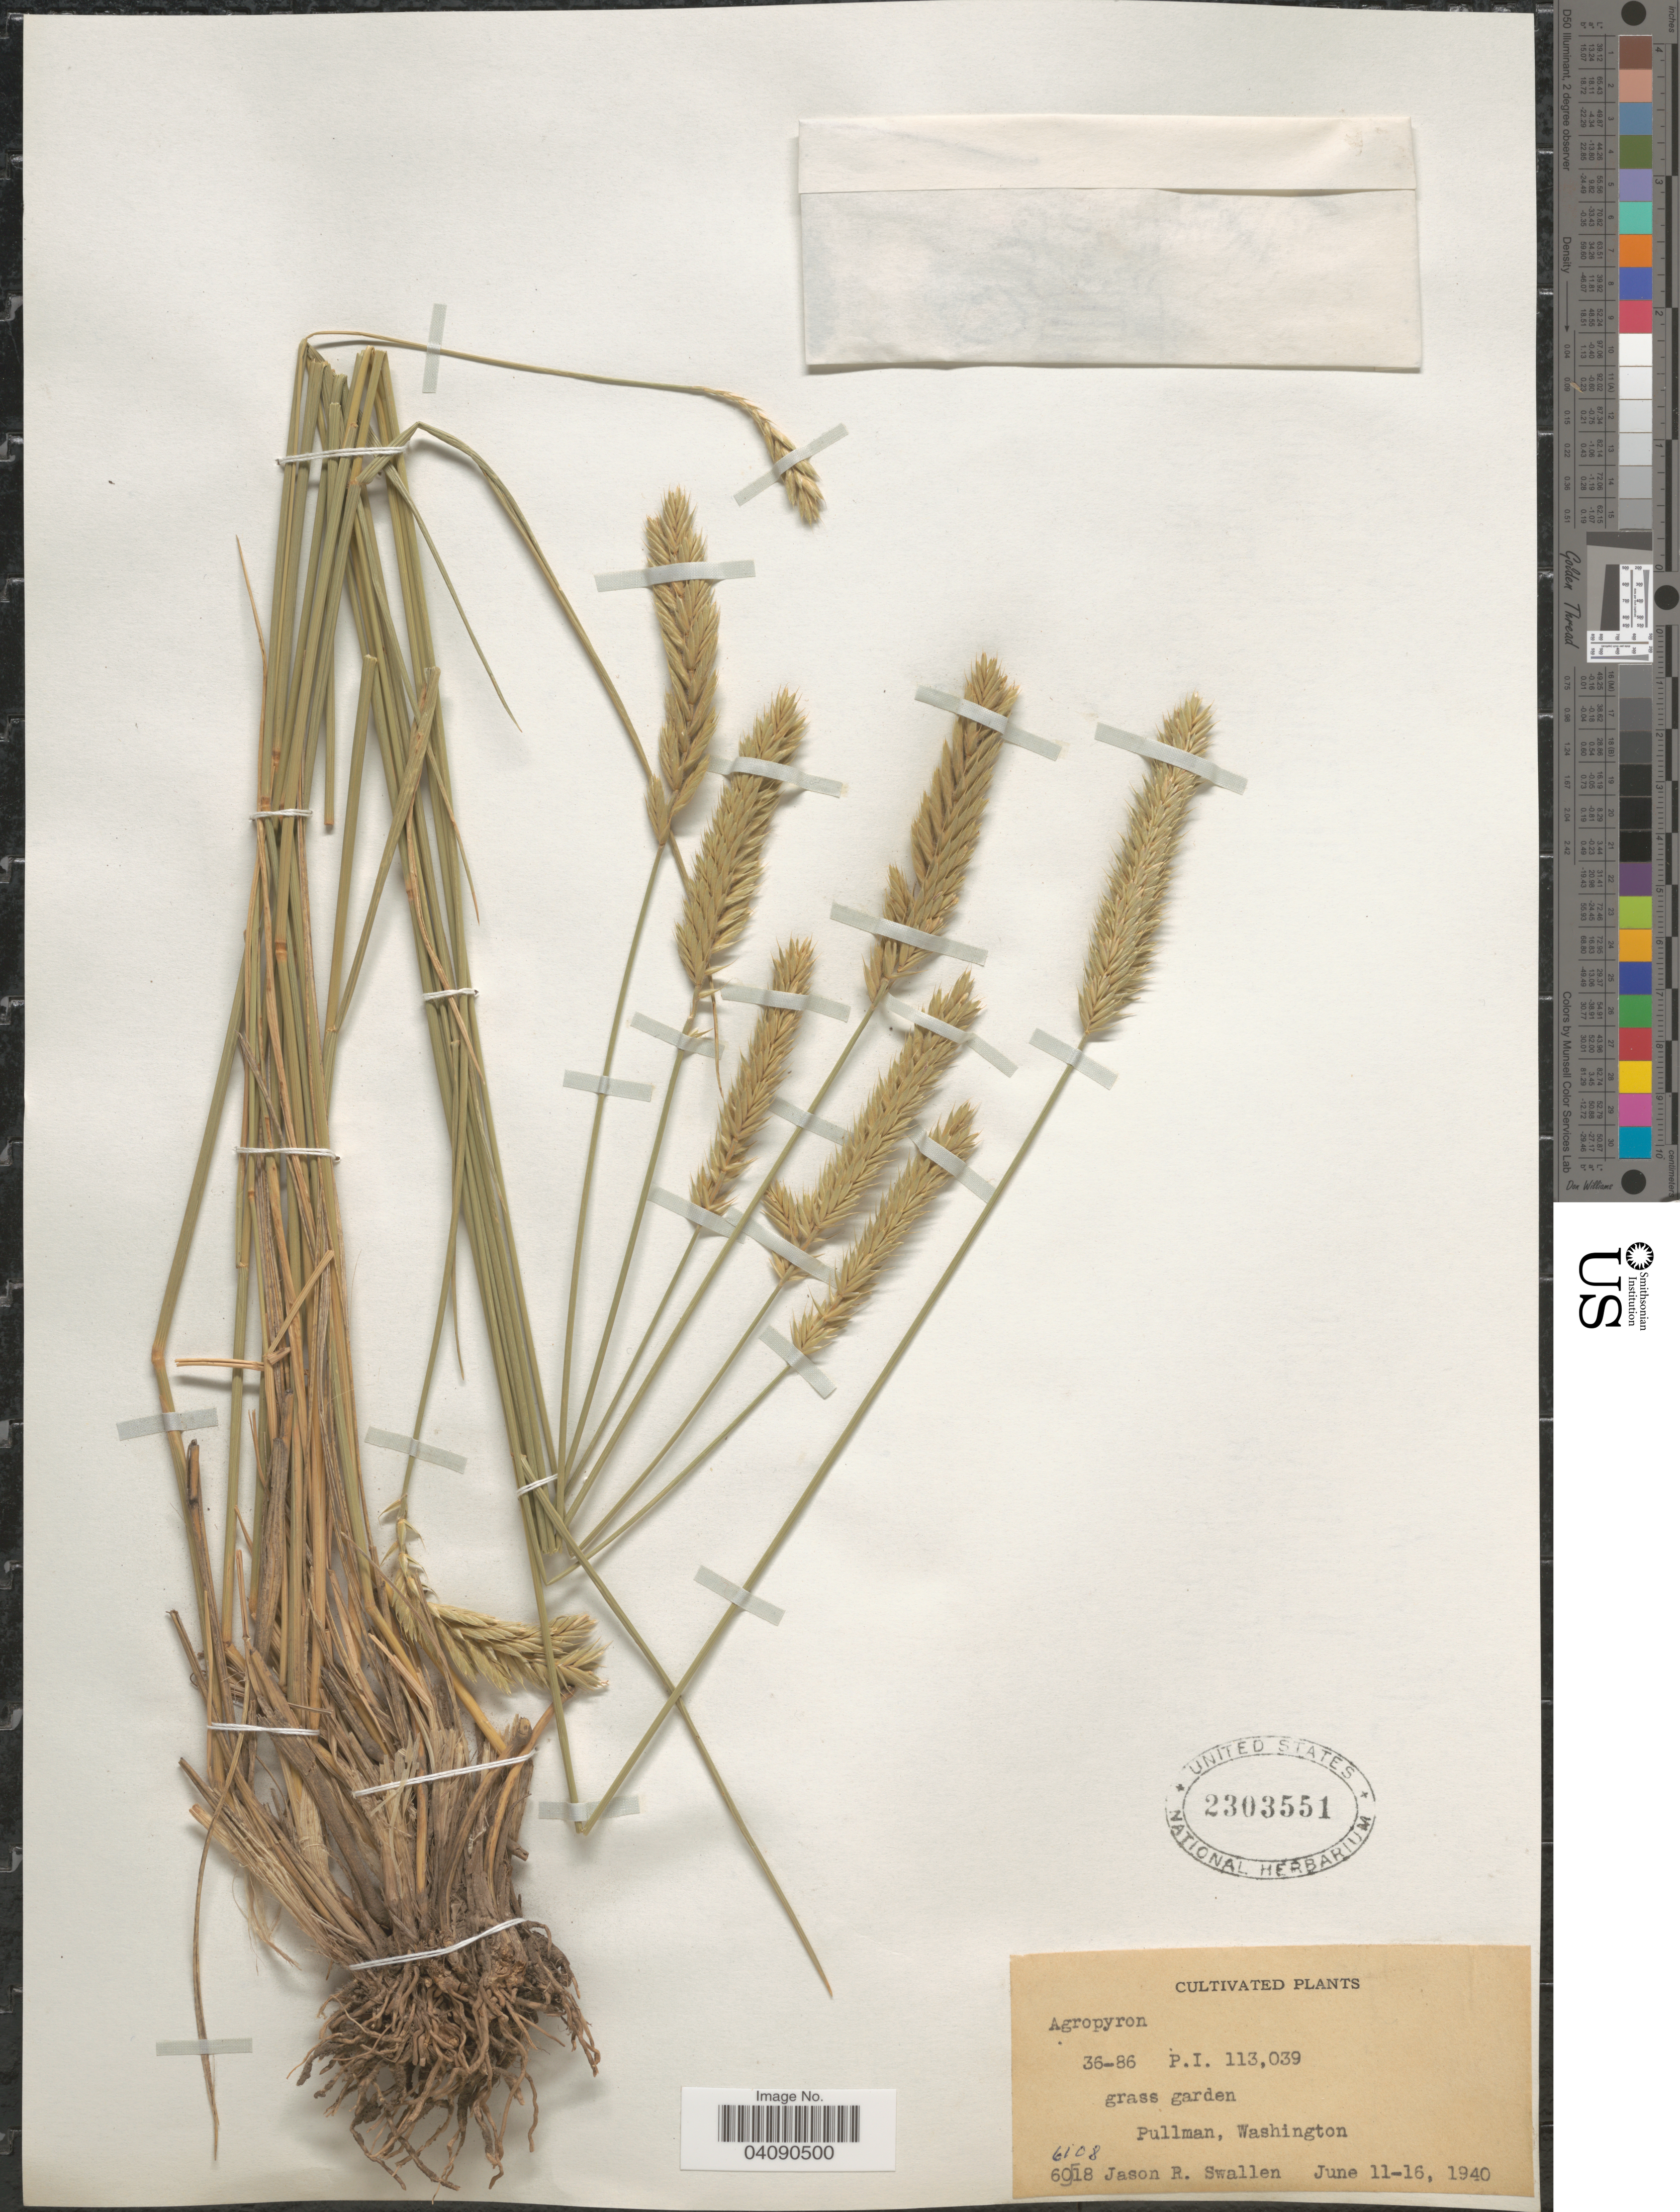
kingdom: Plantae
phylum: Tracheophyta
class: Liliopsida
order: Poales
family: Poaceae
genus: Agropyron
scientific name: Agropyron sp.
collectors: J. R. Swallen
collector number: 6108*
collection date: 1940-06-11/1940-06-16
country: United States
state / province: Washington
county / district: Whitman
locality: Grass garden. Pullman.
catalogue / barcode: US 2303551